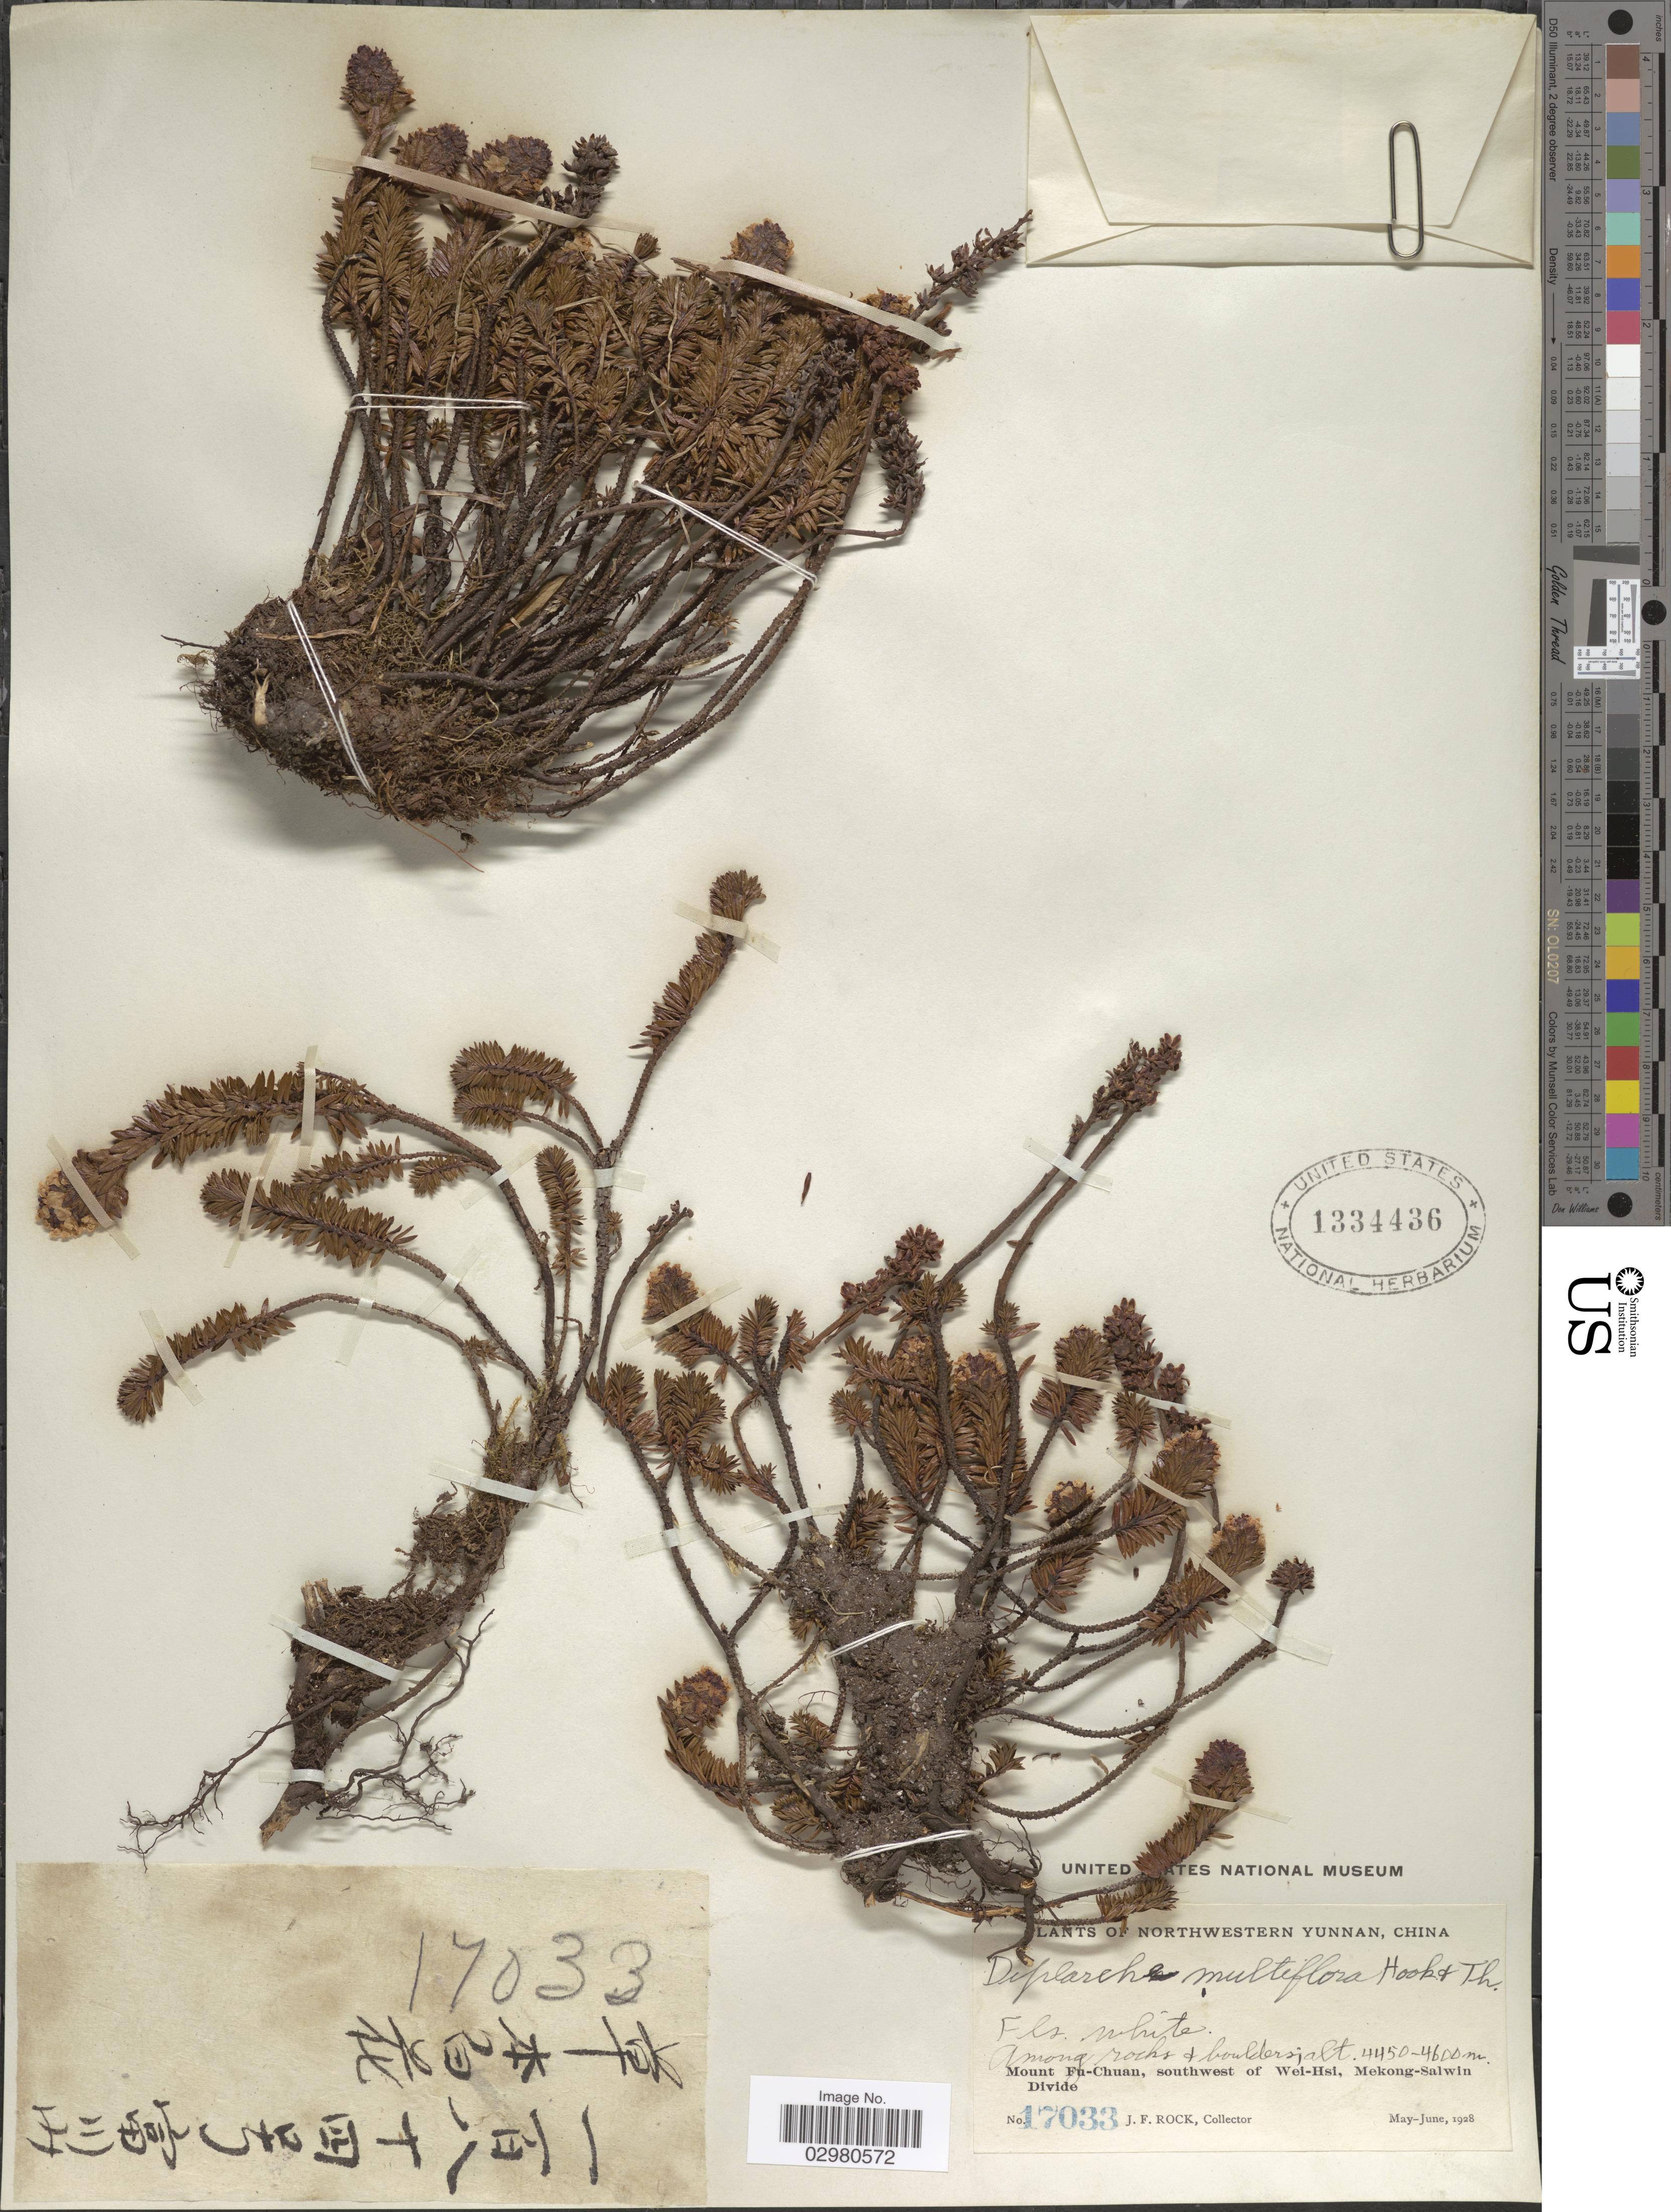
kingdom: Plantae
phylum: Tracheophyta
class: Magnoliopsida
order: Ericales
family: Ericaceae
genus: Diplarche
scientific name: Diplarche multiflora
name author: Hook. f. & Thomson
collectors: J. Rock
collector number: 17033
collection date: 1928-05/1928-06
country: China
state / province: Yunnan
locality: Northwestern Yunnan. Mount Fu-Chuan, southwest of Wei-Hsi, Mekong-Salwin Divide.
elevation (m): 4450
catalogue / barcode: US 1334436